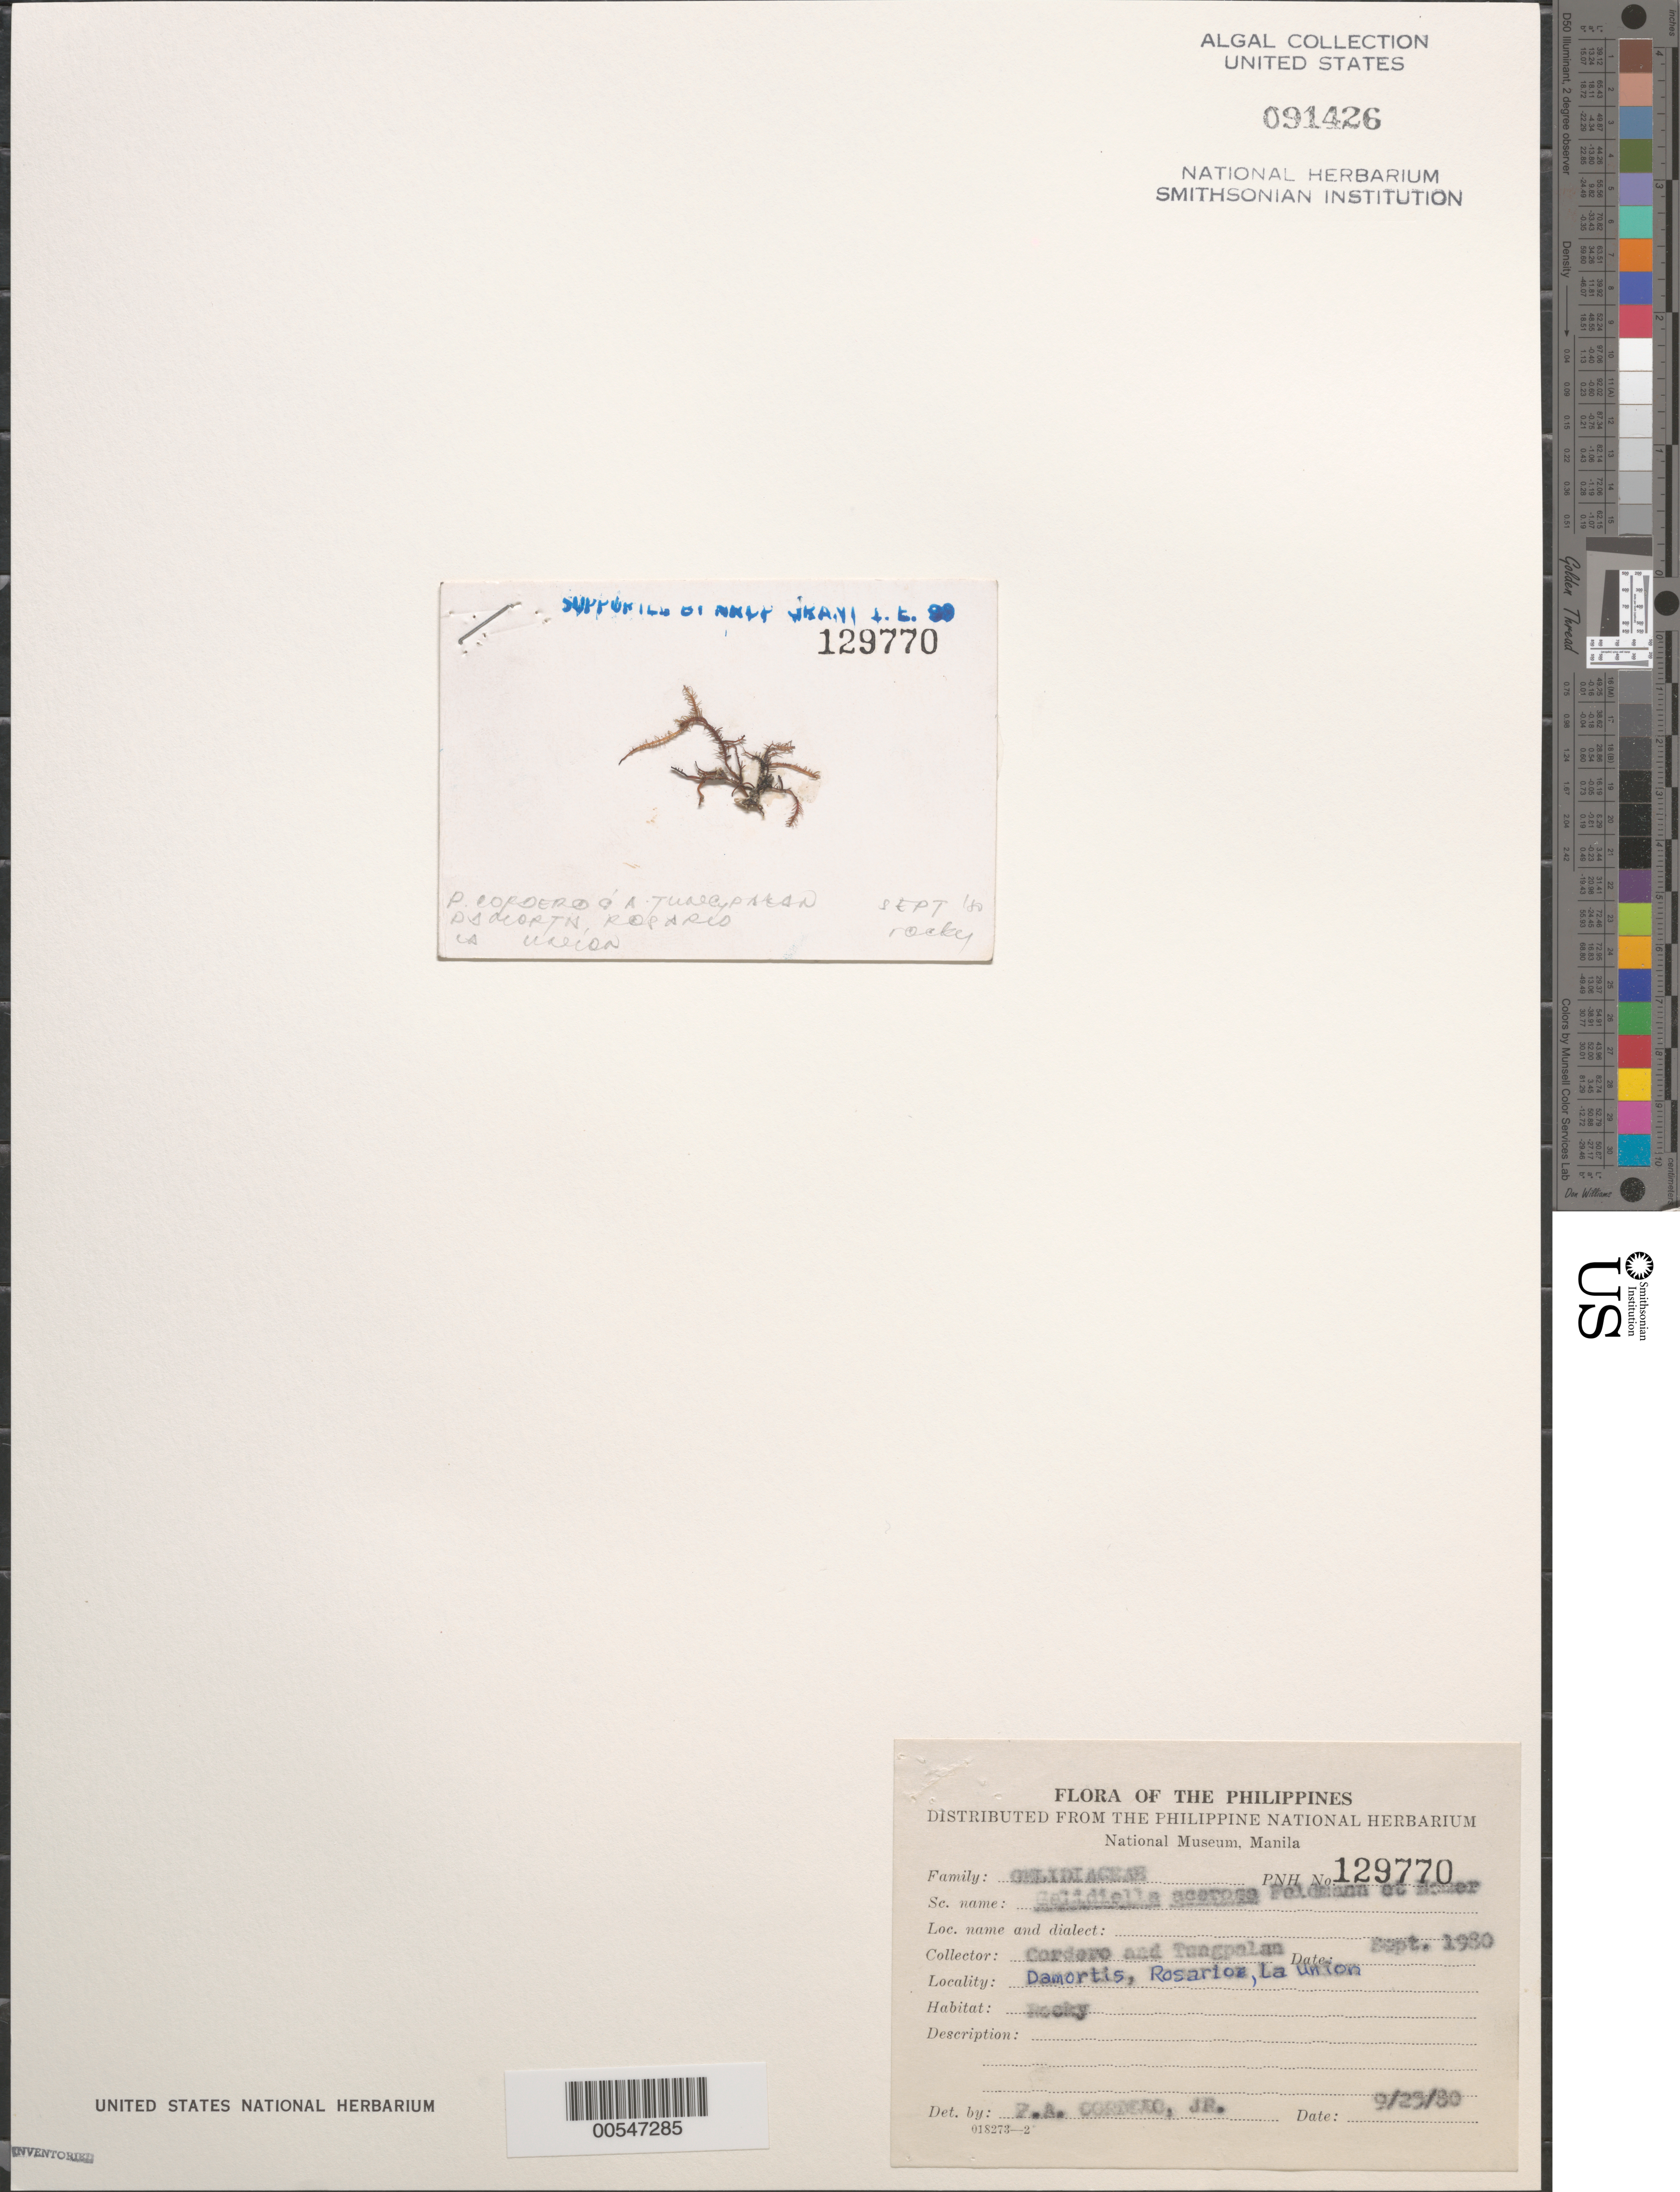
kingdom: Plantae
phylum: Rhodophyta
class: Florideophyceae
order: Gelidiales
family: Gelidiellaceae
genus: Gelidiella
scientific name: Gelidiella acerosa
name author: (Forssk.) Feldmann & G. Hamel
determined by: Cordero, P. A., Jr.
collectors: P. A. Cordero & A. Tungpalan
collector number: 129770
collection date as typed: Sep 1980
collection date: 1980-09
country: Philippines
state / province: Ilocos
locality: Damortis, rosario, la union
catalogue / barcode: US 91426